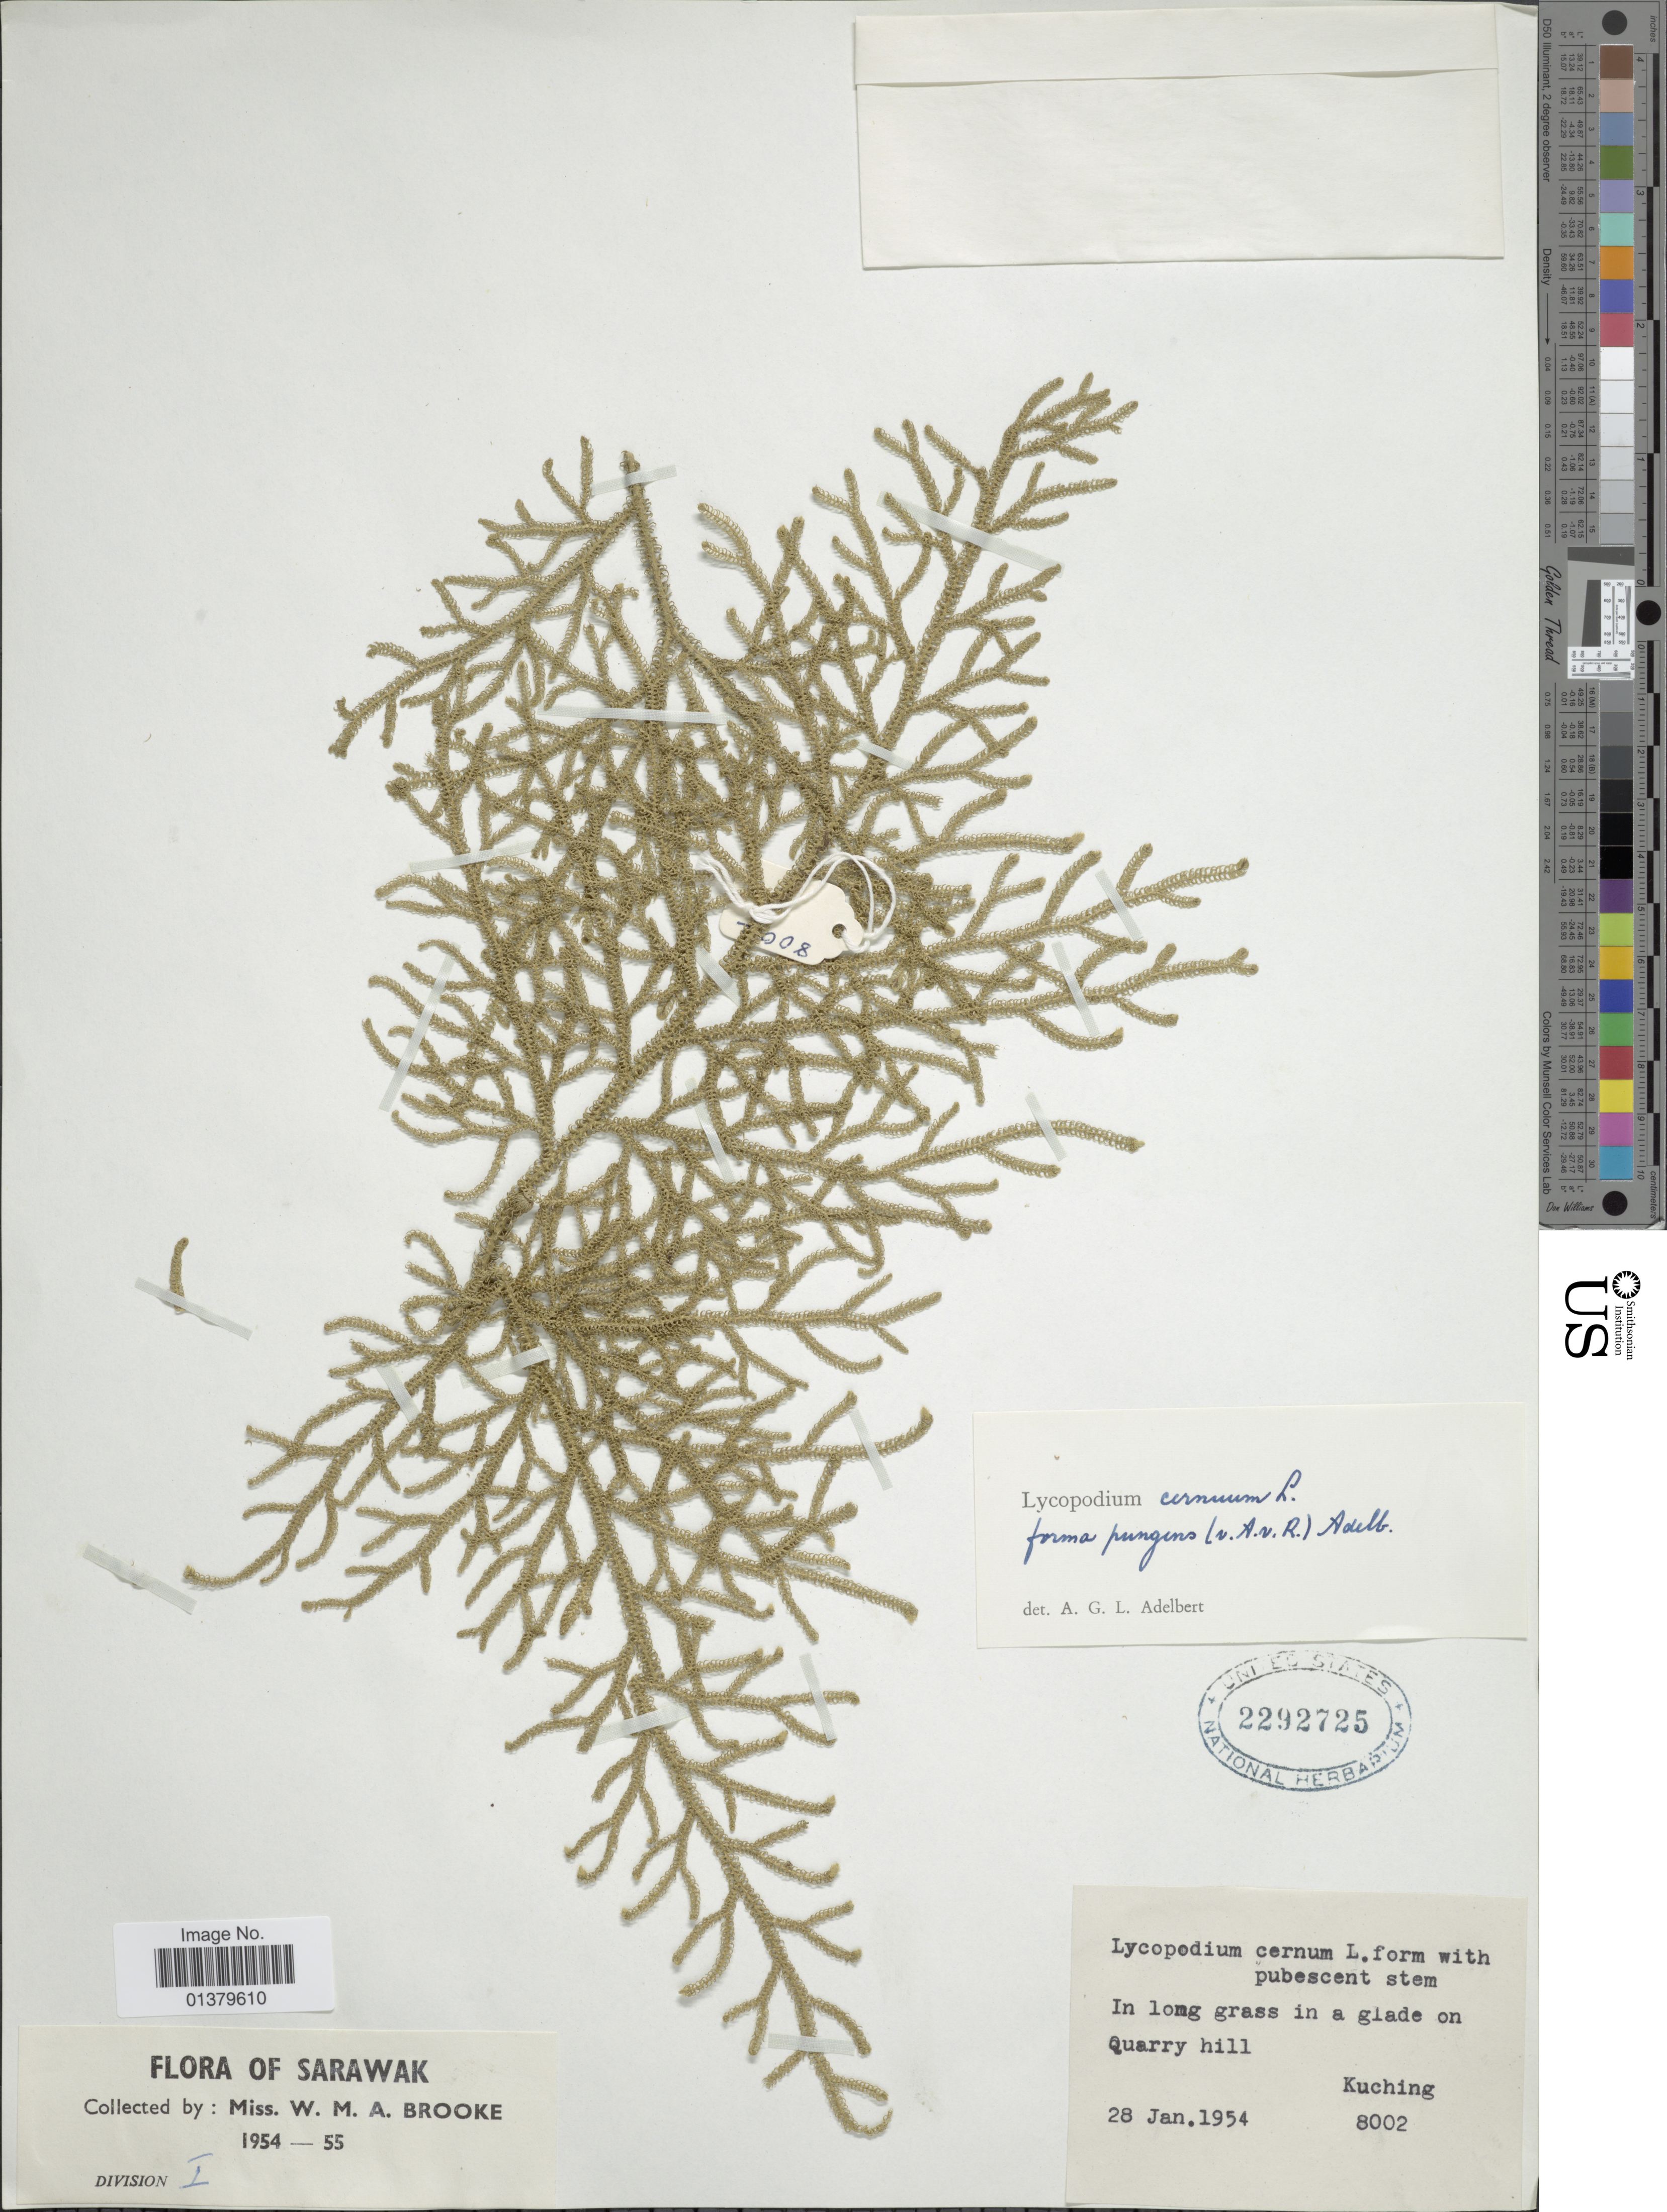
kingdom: Plantae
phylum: Tracheophyta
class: Lycopodiopsida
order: Lycopodiales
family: Lycopodiaceae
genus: Palhinhaea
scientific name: Palhinhaea cernua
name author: (L.) Vasc. & Franco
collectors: W. Brooke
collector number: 8002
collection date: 1954-01-28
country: Malaysia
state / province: Sarawak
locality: In long grass in a glade on Quarry hillKuching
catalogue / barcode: US 2292725